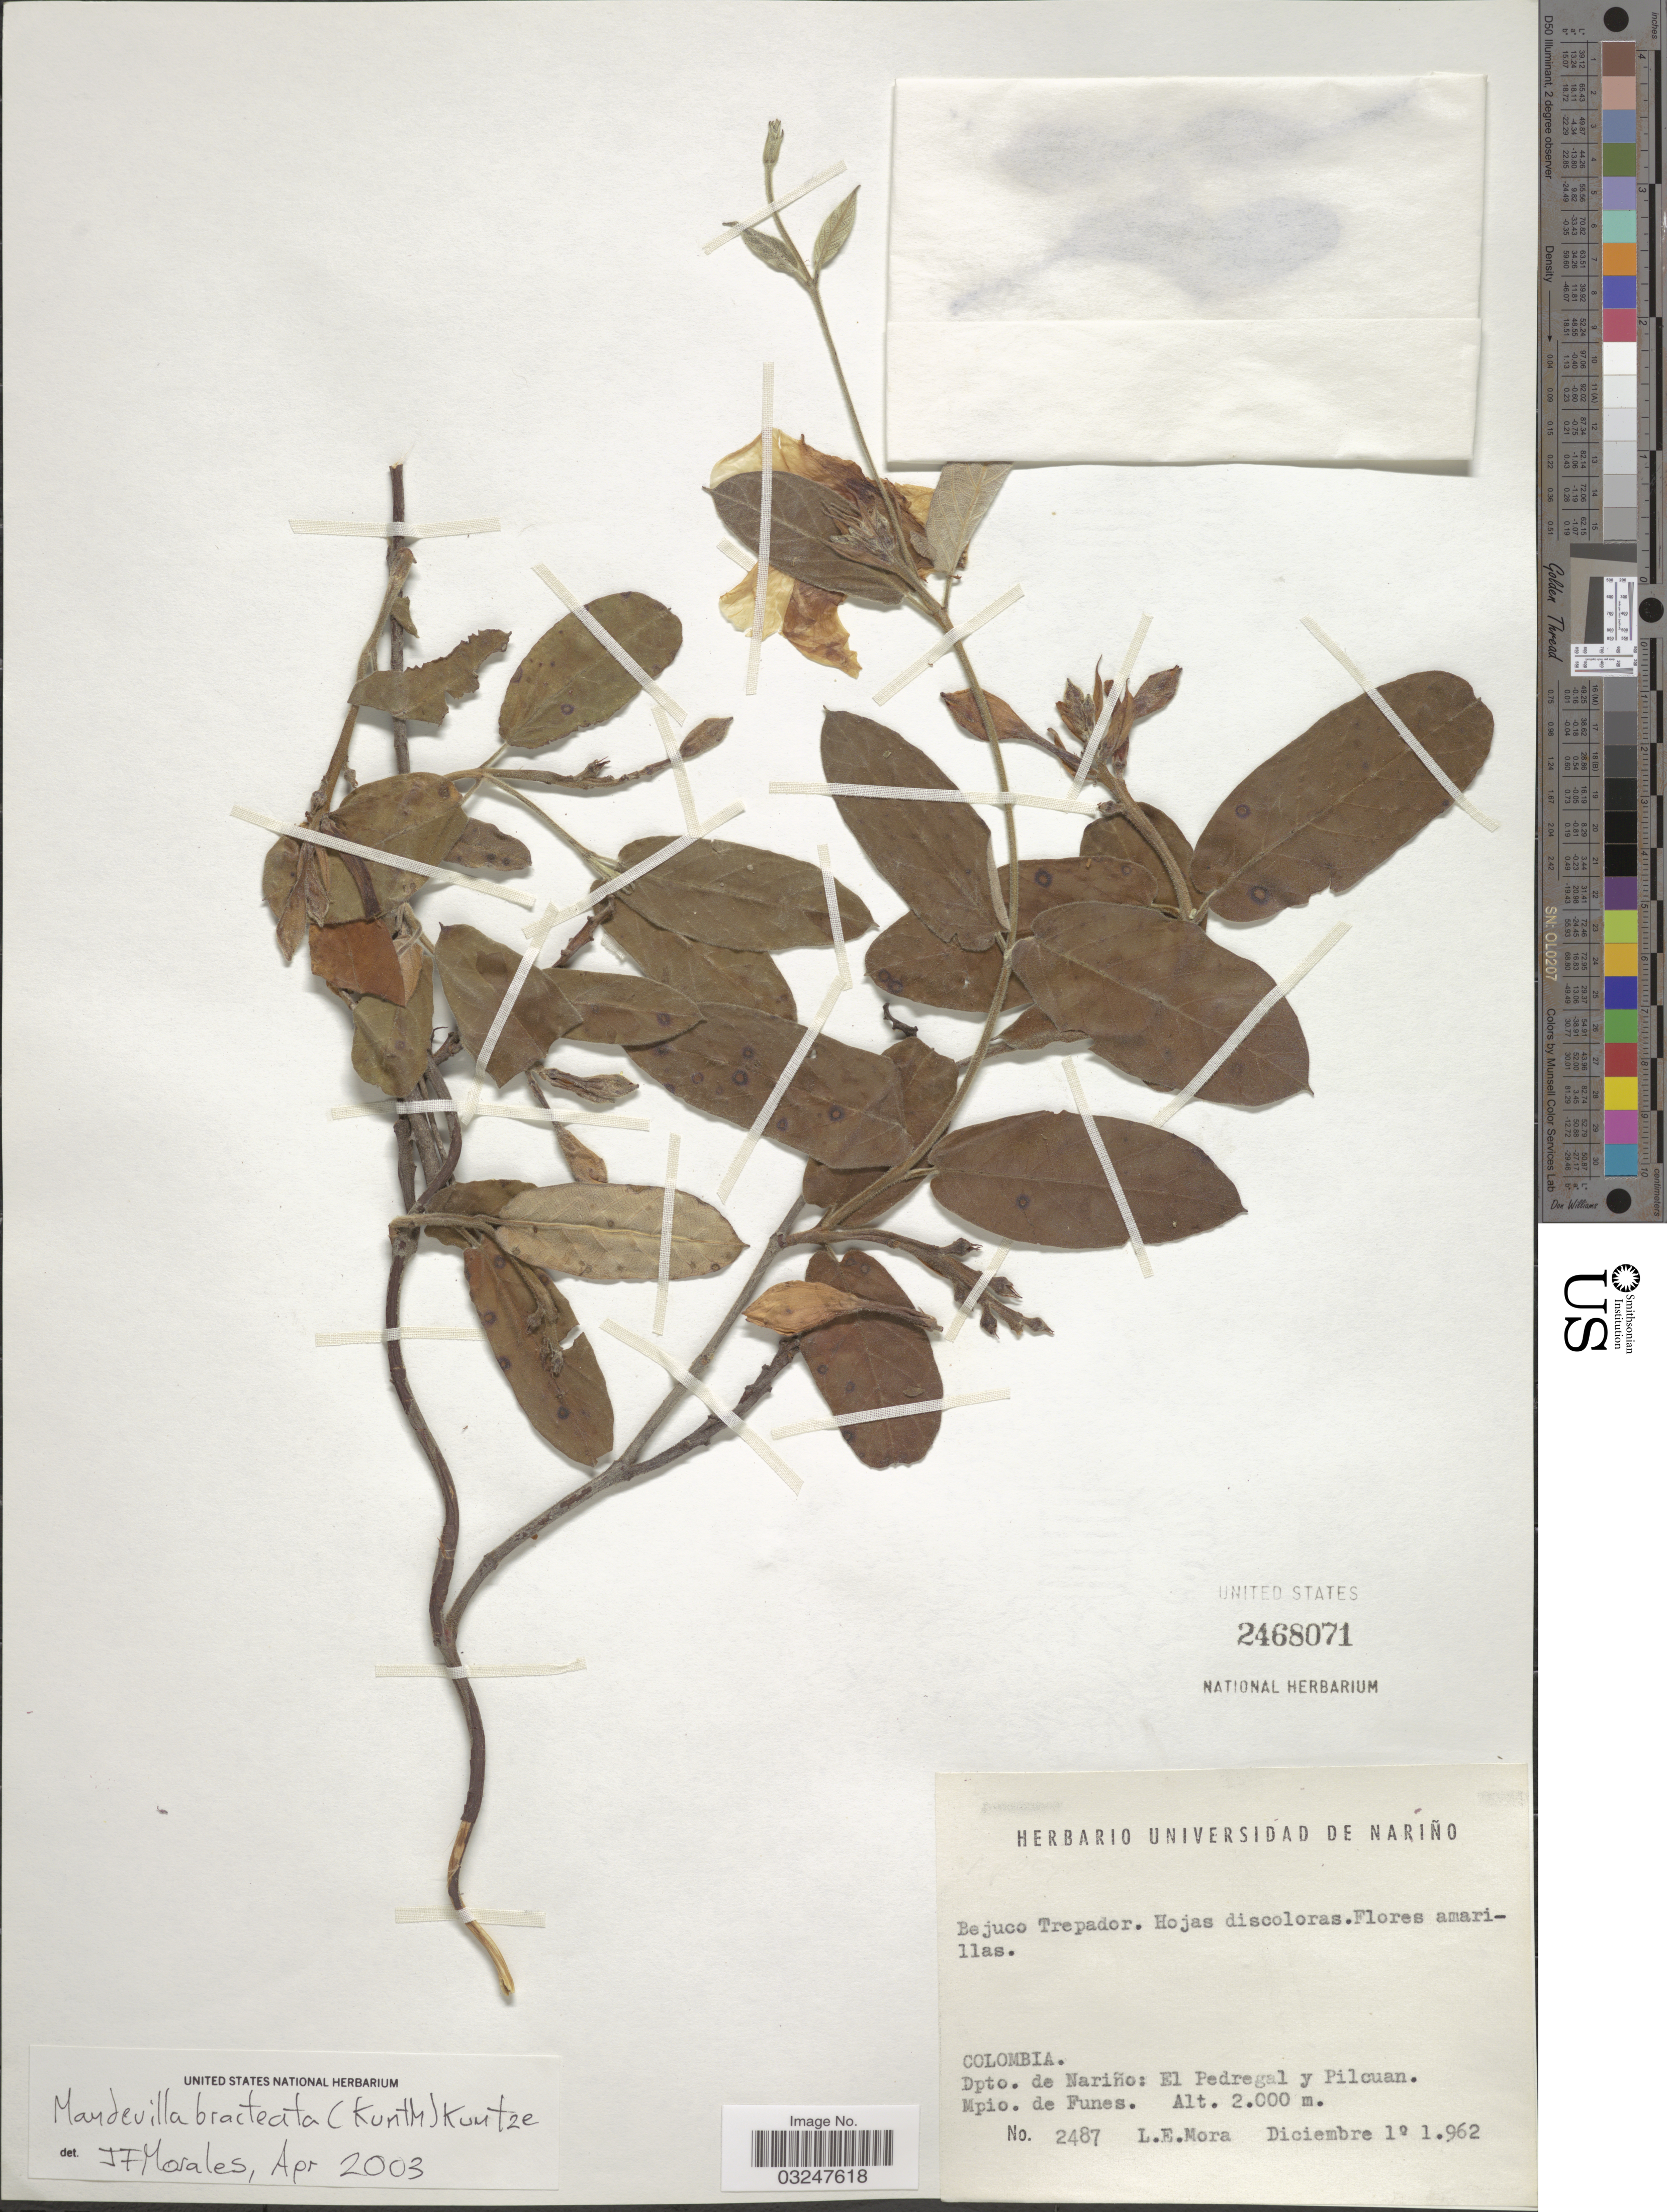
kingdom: Plantae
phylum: Tracheophyta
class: Magnoliopsida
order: Gentianales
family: Apocynaceae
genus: Mandevilla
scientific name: Mandevilla bracteata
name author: (Kunth) Kuntze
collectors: L. Mora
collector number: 2487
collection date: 1962-12-01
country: Colombia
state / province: Nariño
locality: Dpto. de Nariño: El Pedregal y Pilcuan, Mpio. de Funes.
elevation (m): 2000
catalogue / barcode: US 2468071